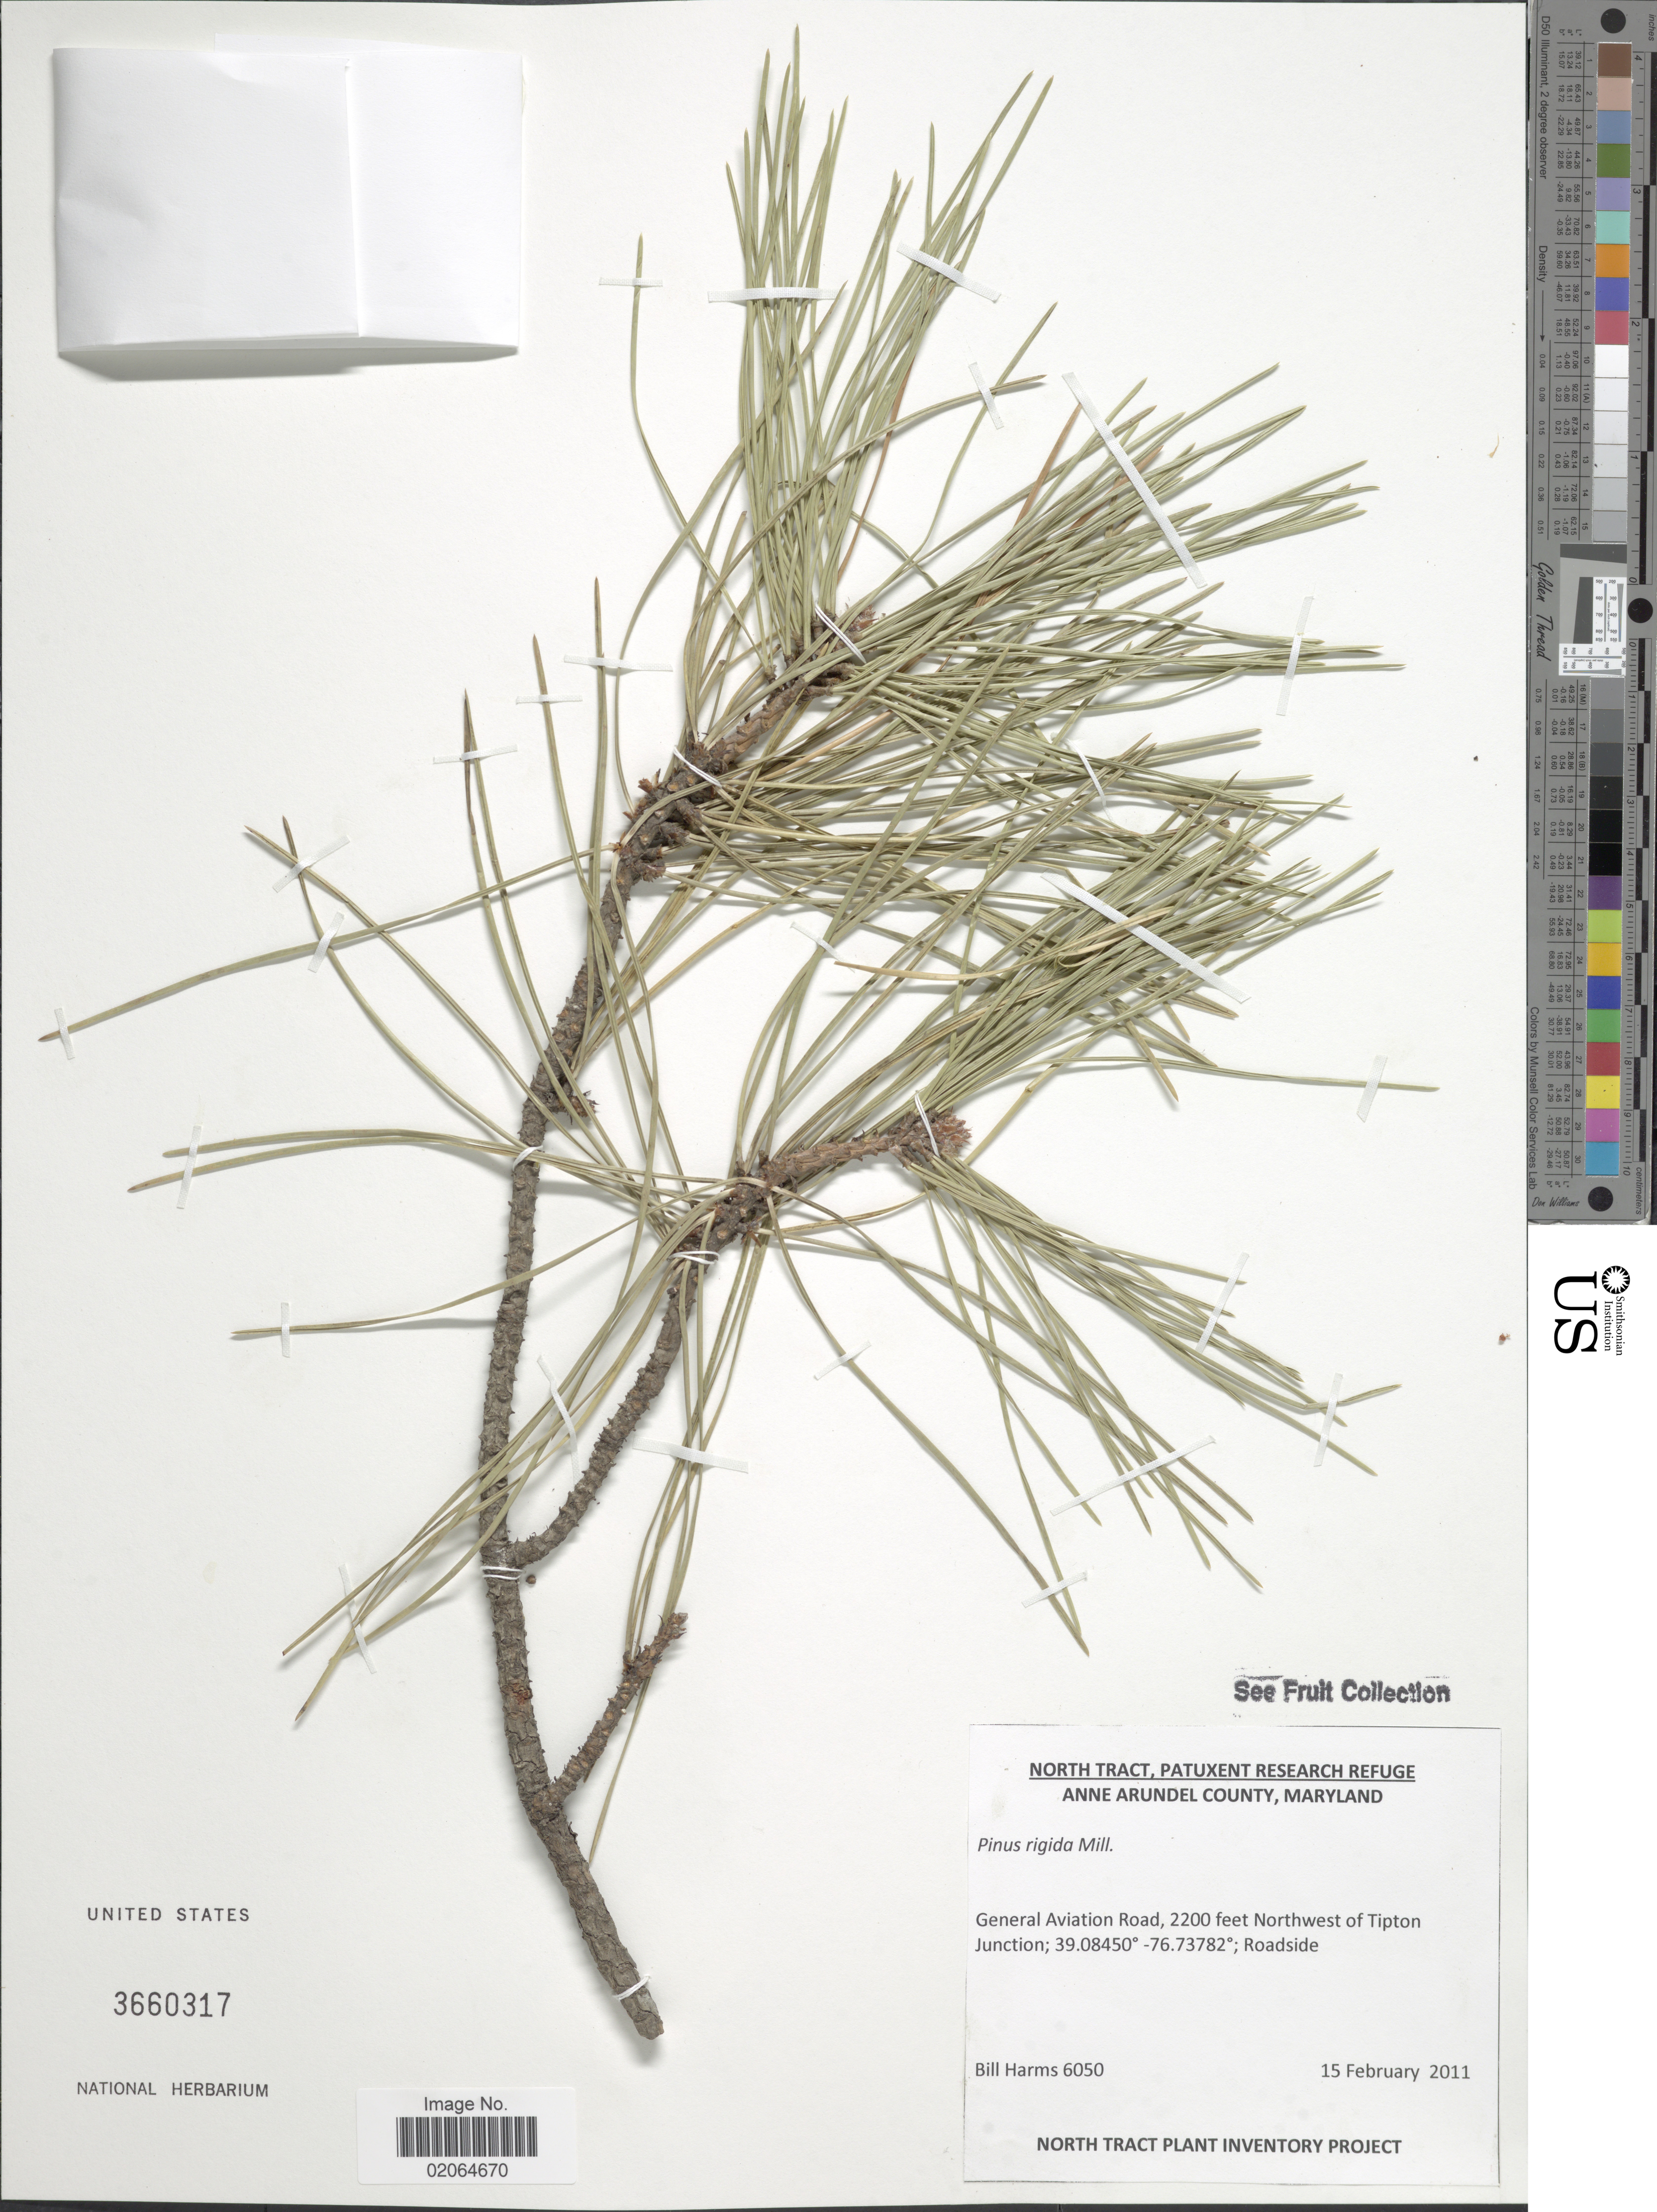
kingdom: Plantae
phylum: Tracheophyta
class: Pinopsida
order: Pinales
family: Pinaceae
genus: Pinus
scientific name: Pinus rigida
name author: Mill.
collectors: B. Harms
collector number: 6050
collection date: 2011-02-15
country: United States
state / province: Maryland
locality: General Aviation Road. Northwest of Tipton Junction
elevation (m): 671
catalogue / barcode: US 3660317